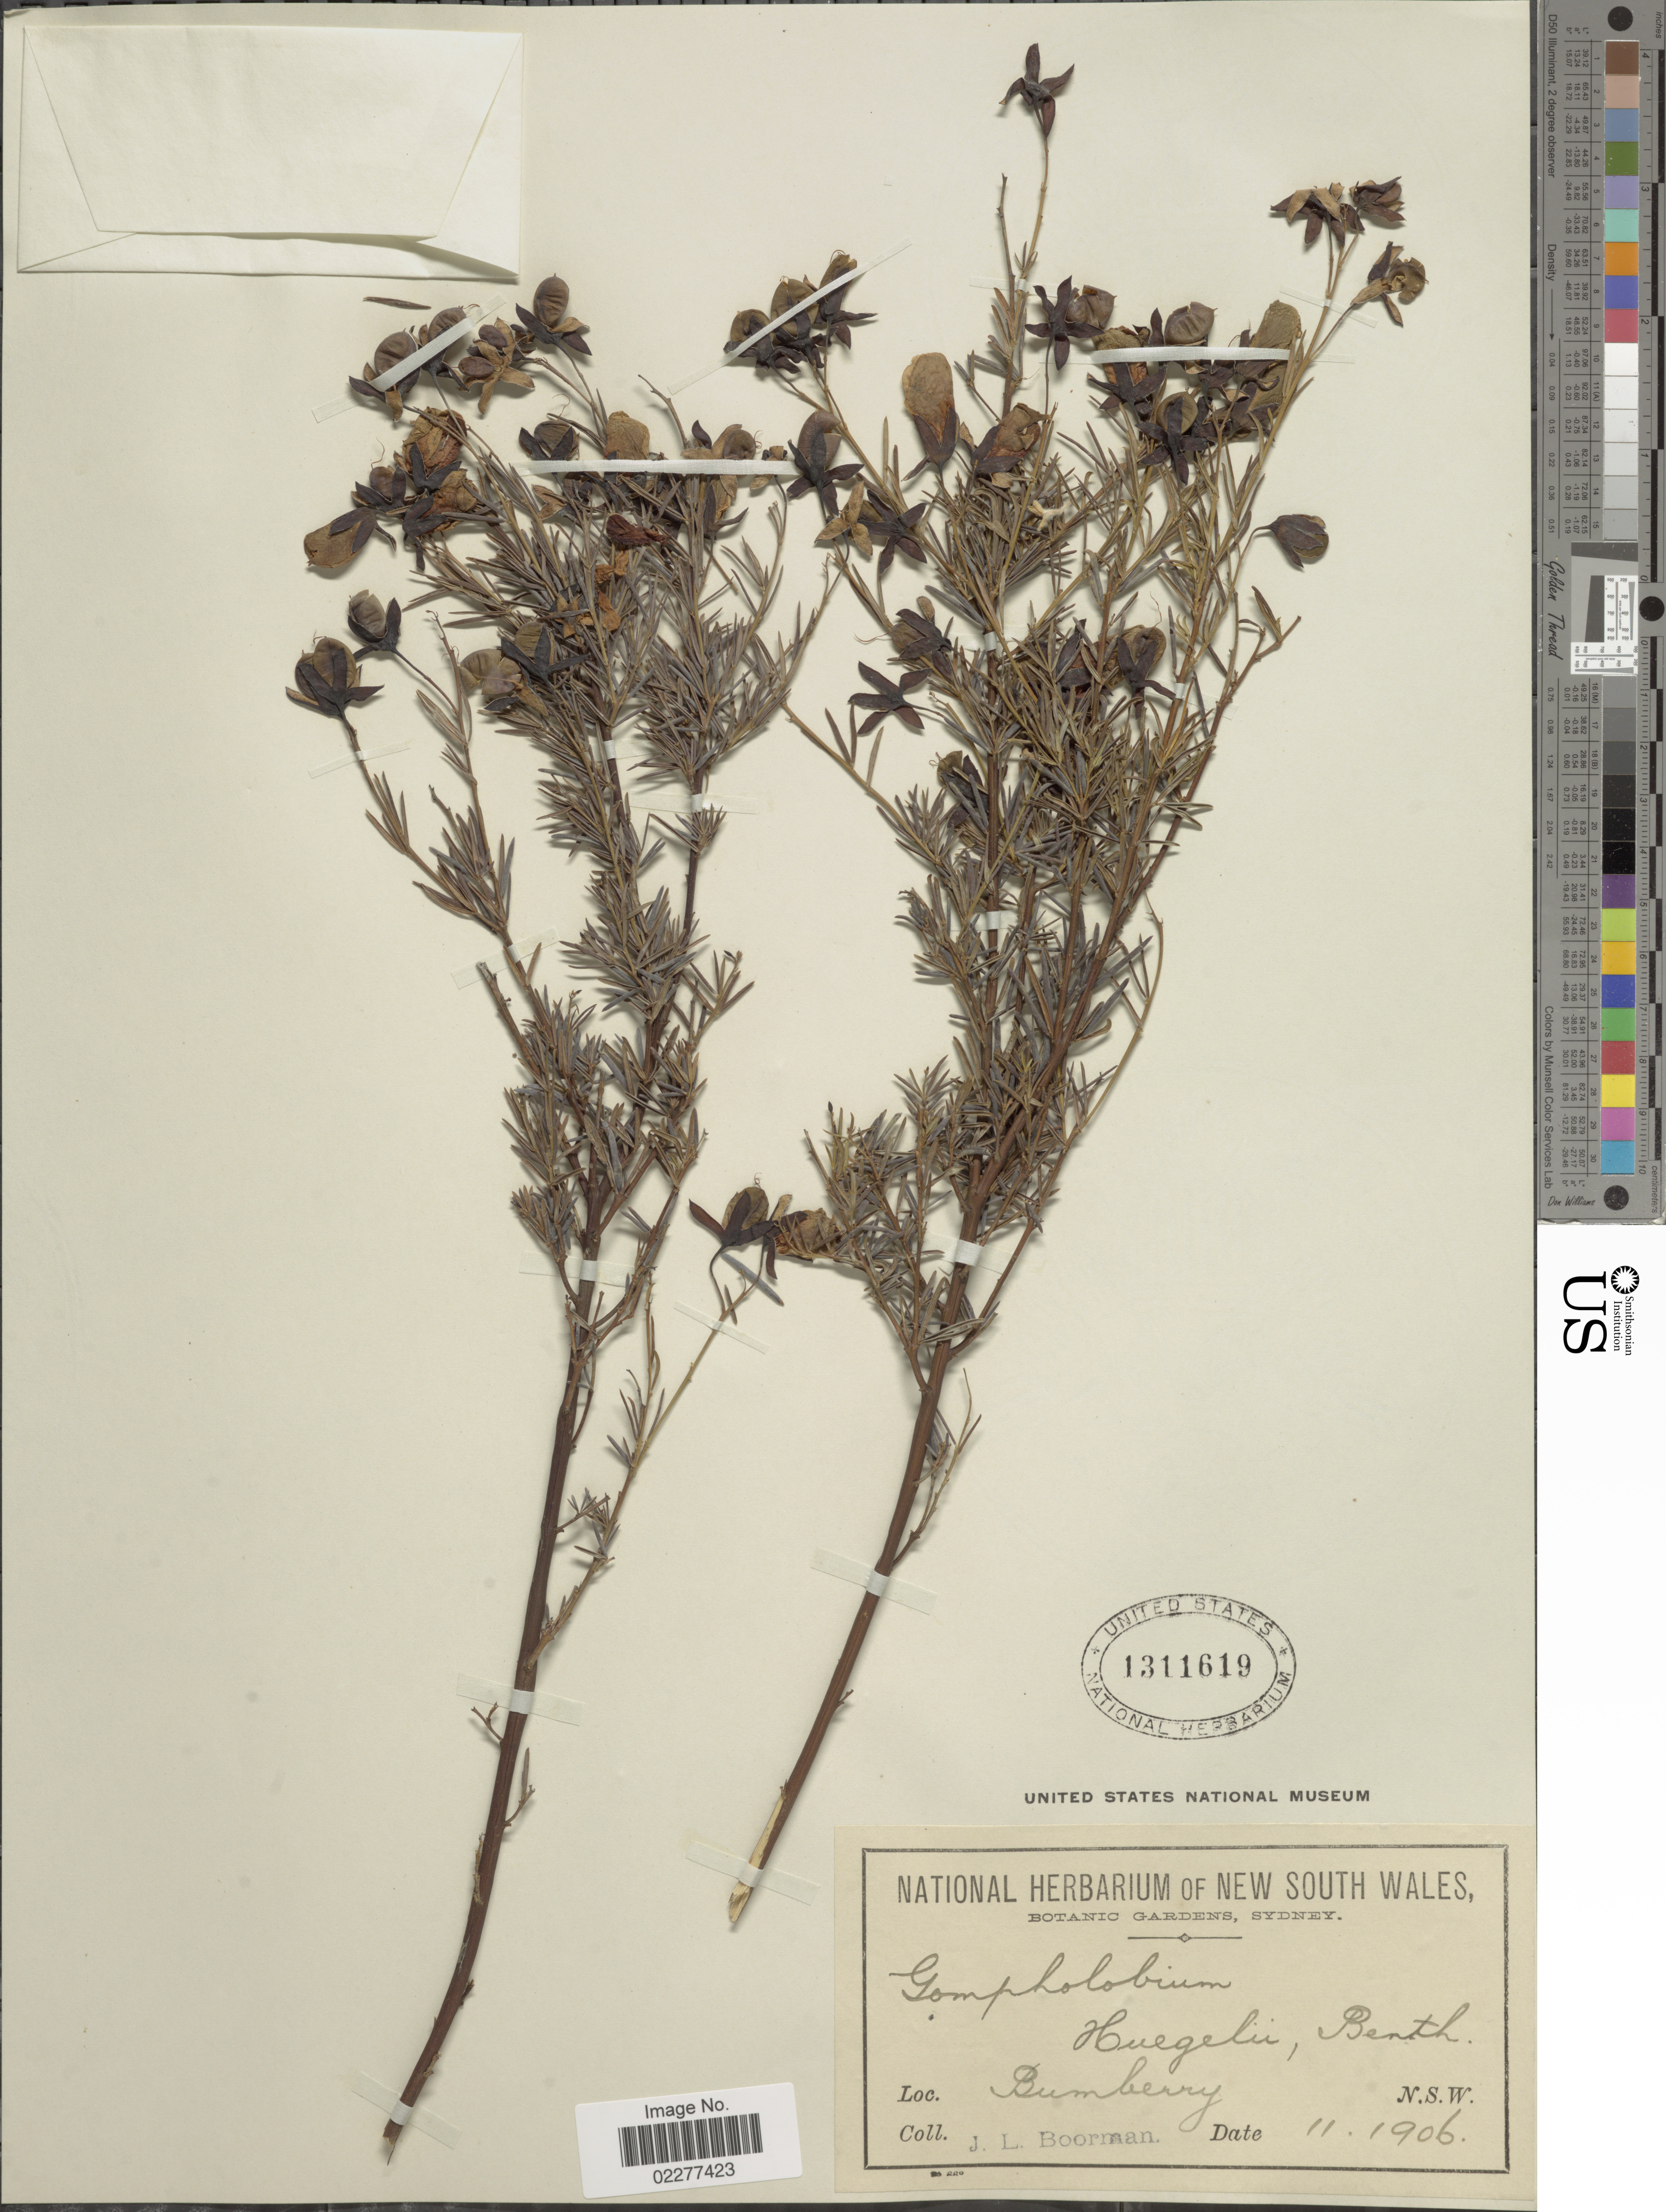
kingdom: Plantae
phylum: Tracheophyta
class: Magnoliopsida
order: Fabales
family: Fabaceae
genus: Gompholobium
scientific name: Gompholobium huegelii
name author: Benth.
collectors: J. Boorman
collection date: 1906-11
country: Australia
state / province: New South Wales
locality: Bumberry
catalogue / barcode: US 1311619